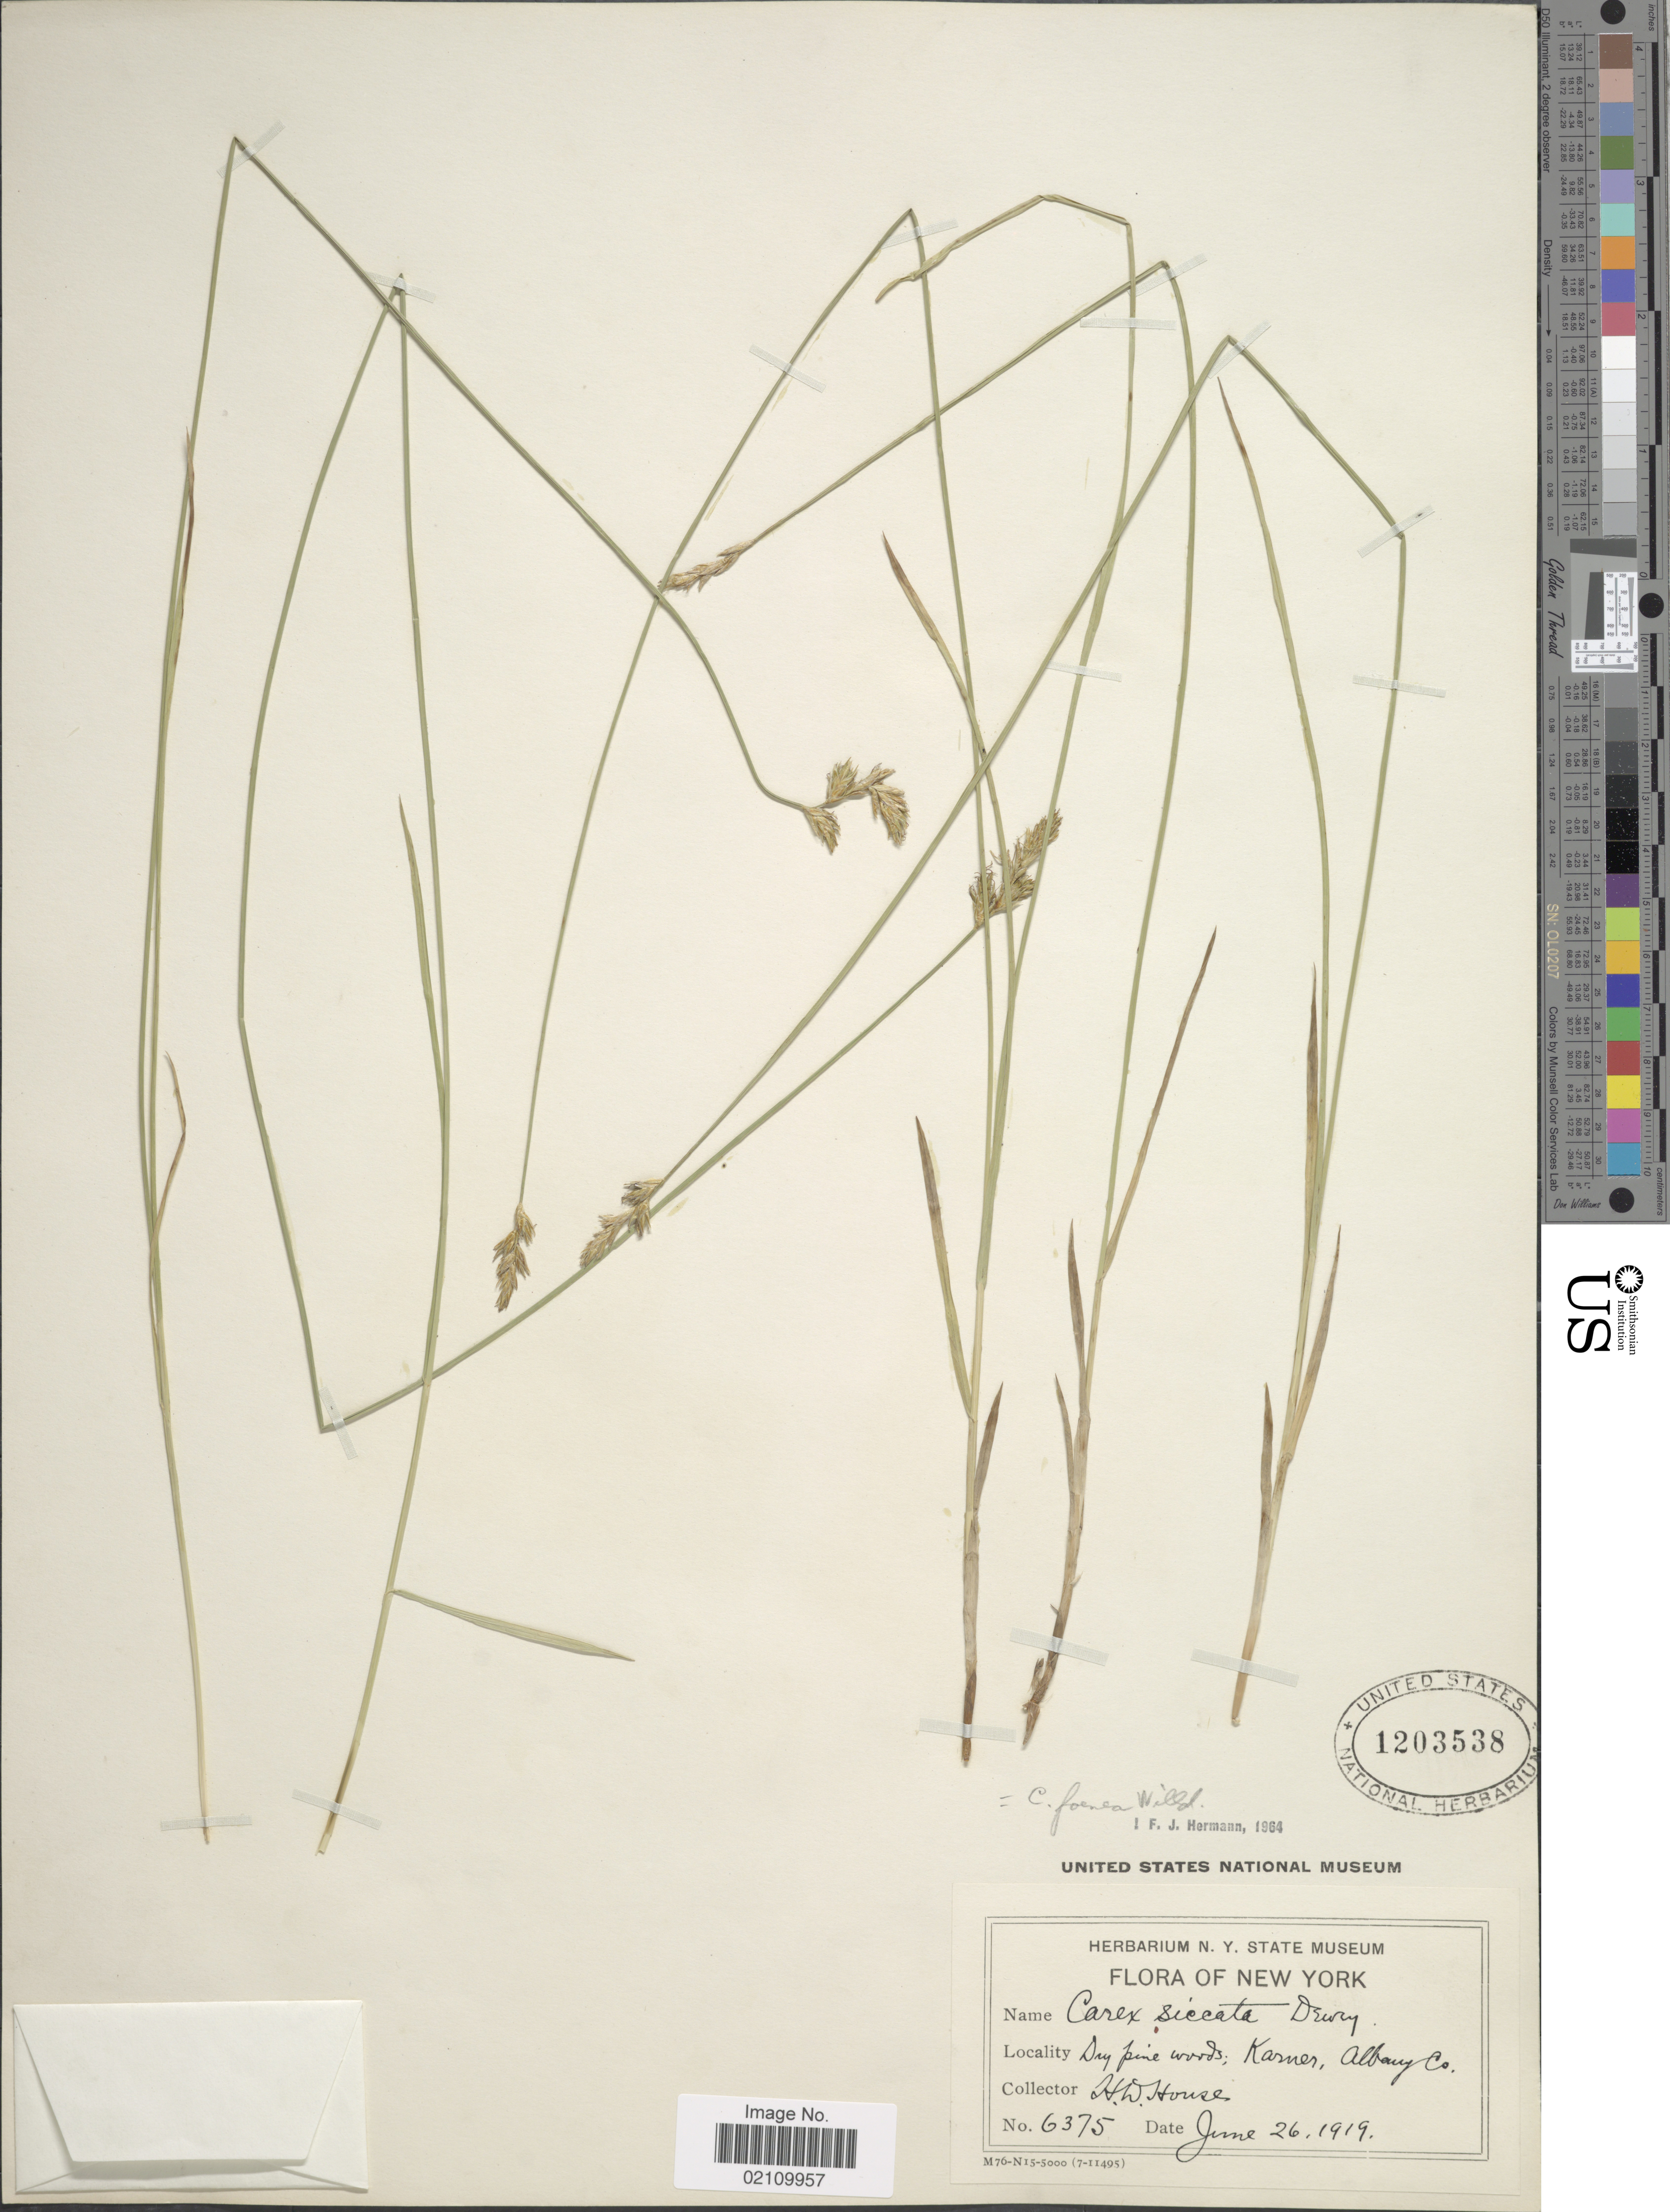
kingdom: Plantae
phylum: Tracheophyta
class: Liliopsida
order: Poales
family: Cyperaceae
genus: Carex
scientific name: Carex foenea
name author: Willd.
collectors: H. D. House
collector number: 6375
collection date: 1919-06-26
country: United States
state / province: New York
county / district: Albany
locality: Dry pine woods, Karner, Albany Co.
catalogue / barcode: US 1203538